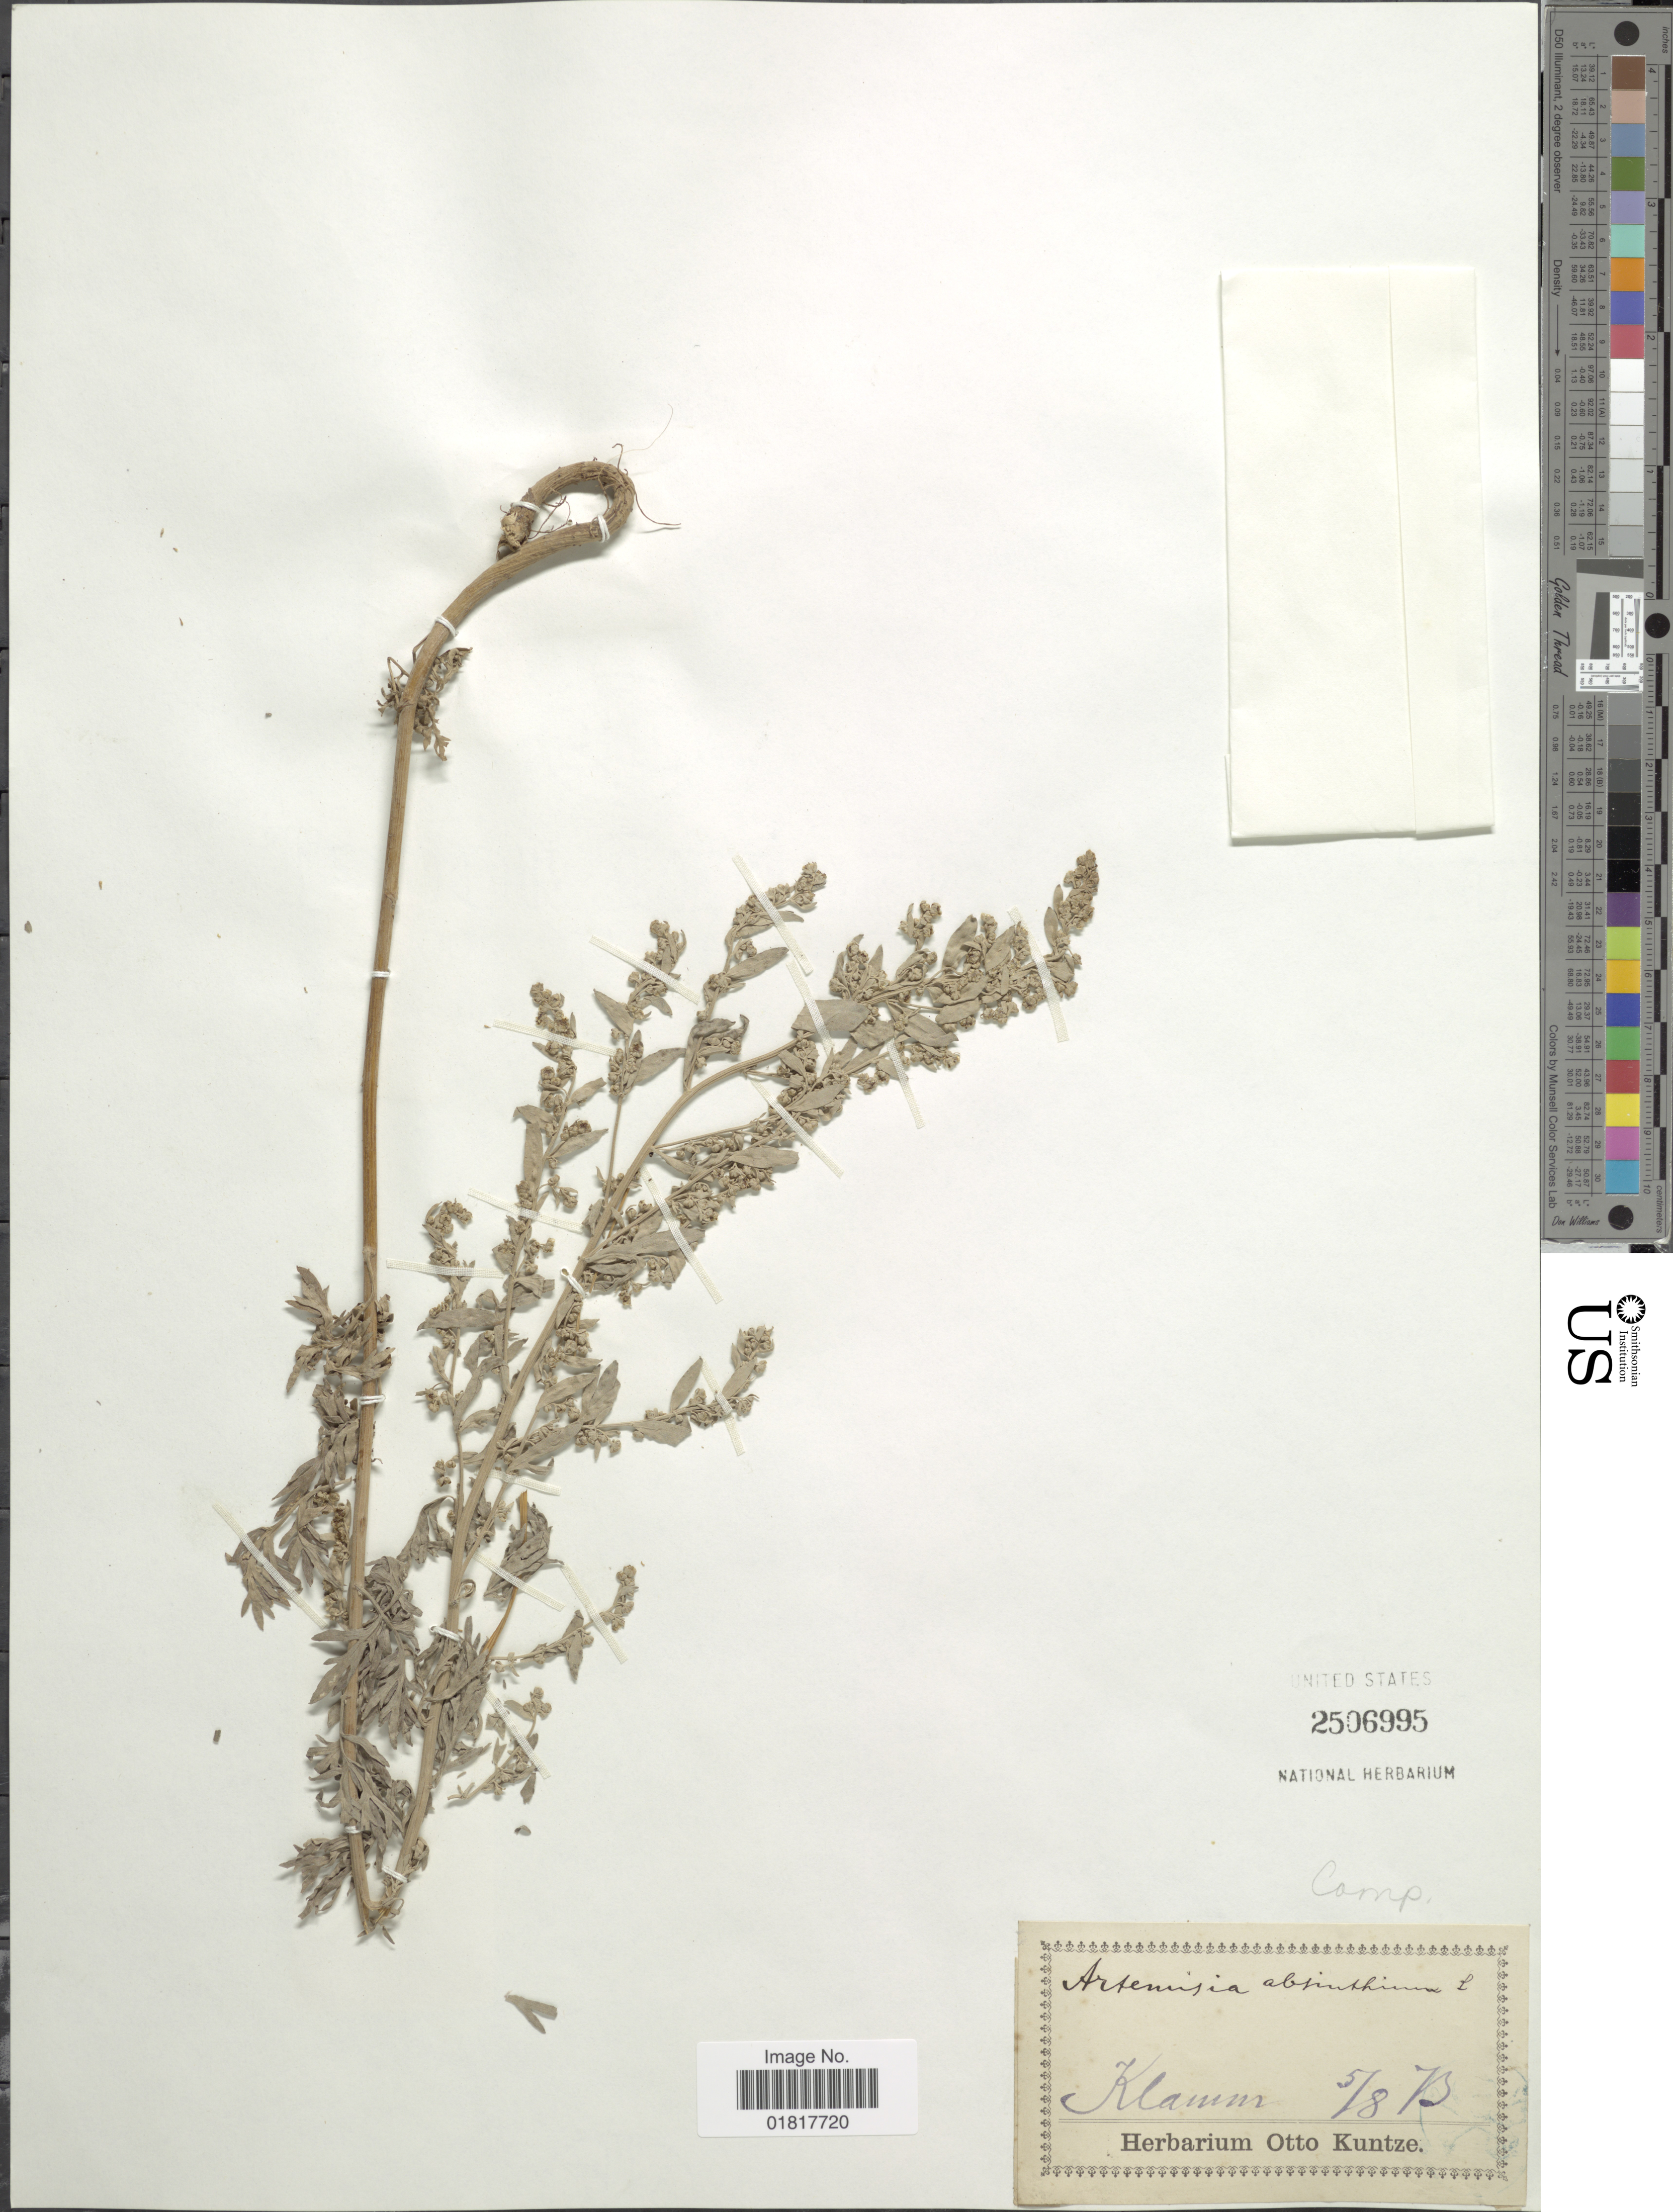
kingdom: Plantae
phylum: Tracheophyta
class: Magnoliopsida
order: Asterales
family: Asteraceae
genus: Artemisia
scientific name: Artemisia absinthium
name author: L.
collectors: ex herb. Otto Kuntze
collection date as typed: Transcribed d/m/y: 5/8/73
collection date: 1873-08-05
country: Austria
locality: Klamm [interpreted]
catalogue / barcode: US 2506995